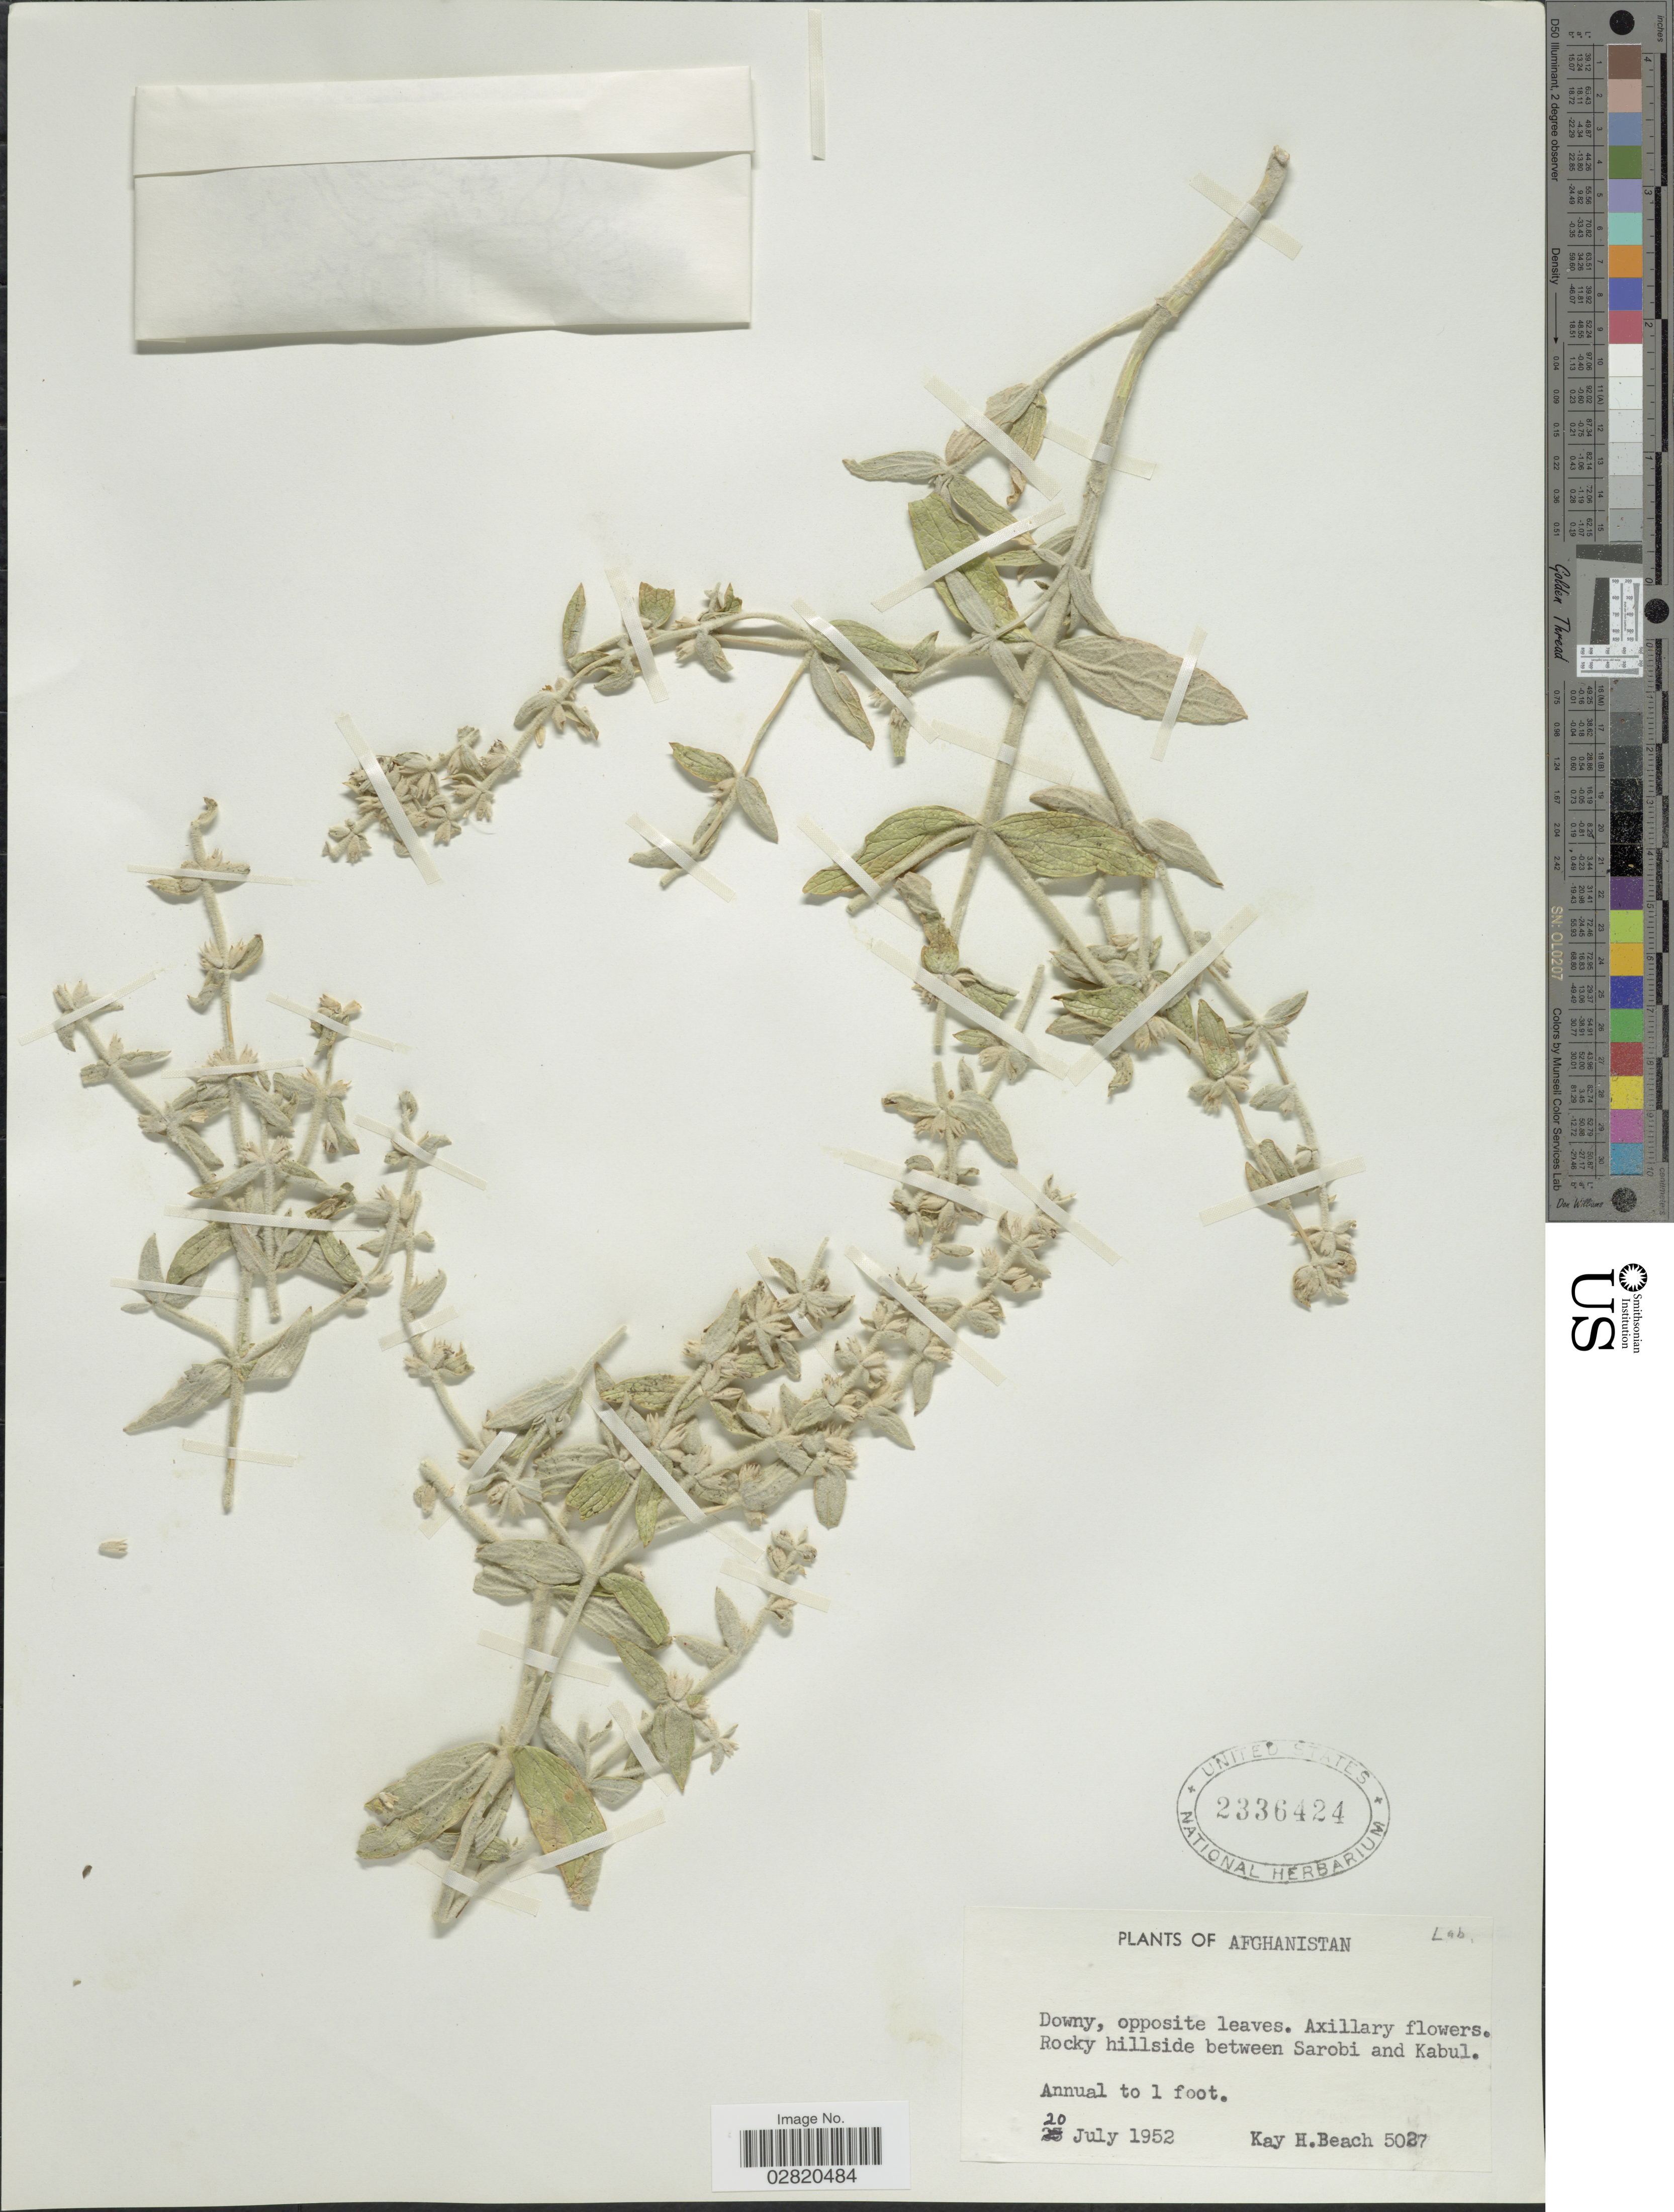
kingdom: Plantae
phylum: Tracheophyta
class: Magnoliopsida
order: Lamiales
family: Lamiaceae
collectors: K. H. Beach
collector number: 5027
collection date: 1952-07-20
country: Afghanistan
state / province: Kabul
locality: Rocky hillside between Sarobi and Kabul.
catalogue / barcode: US 2336424